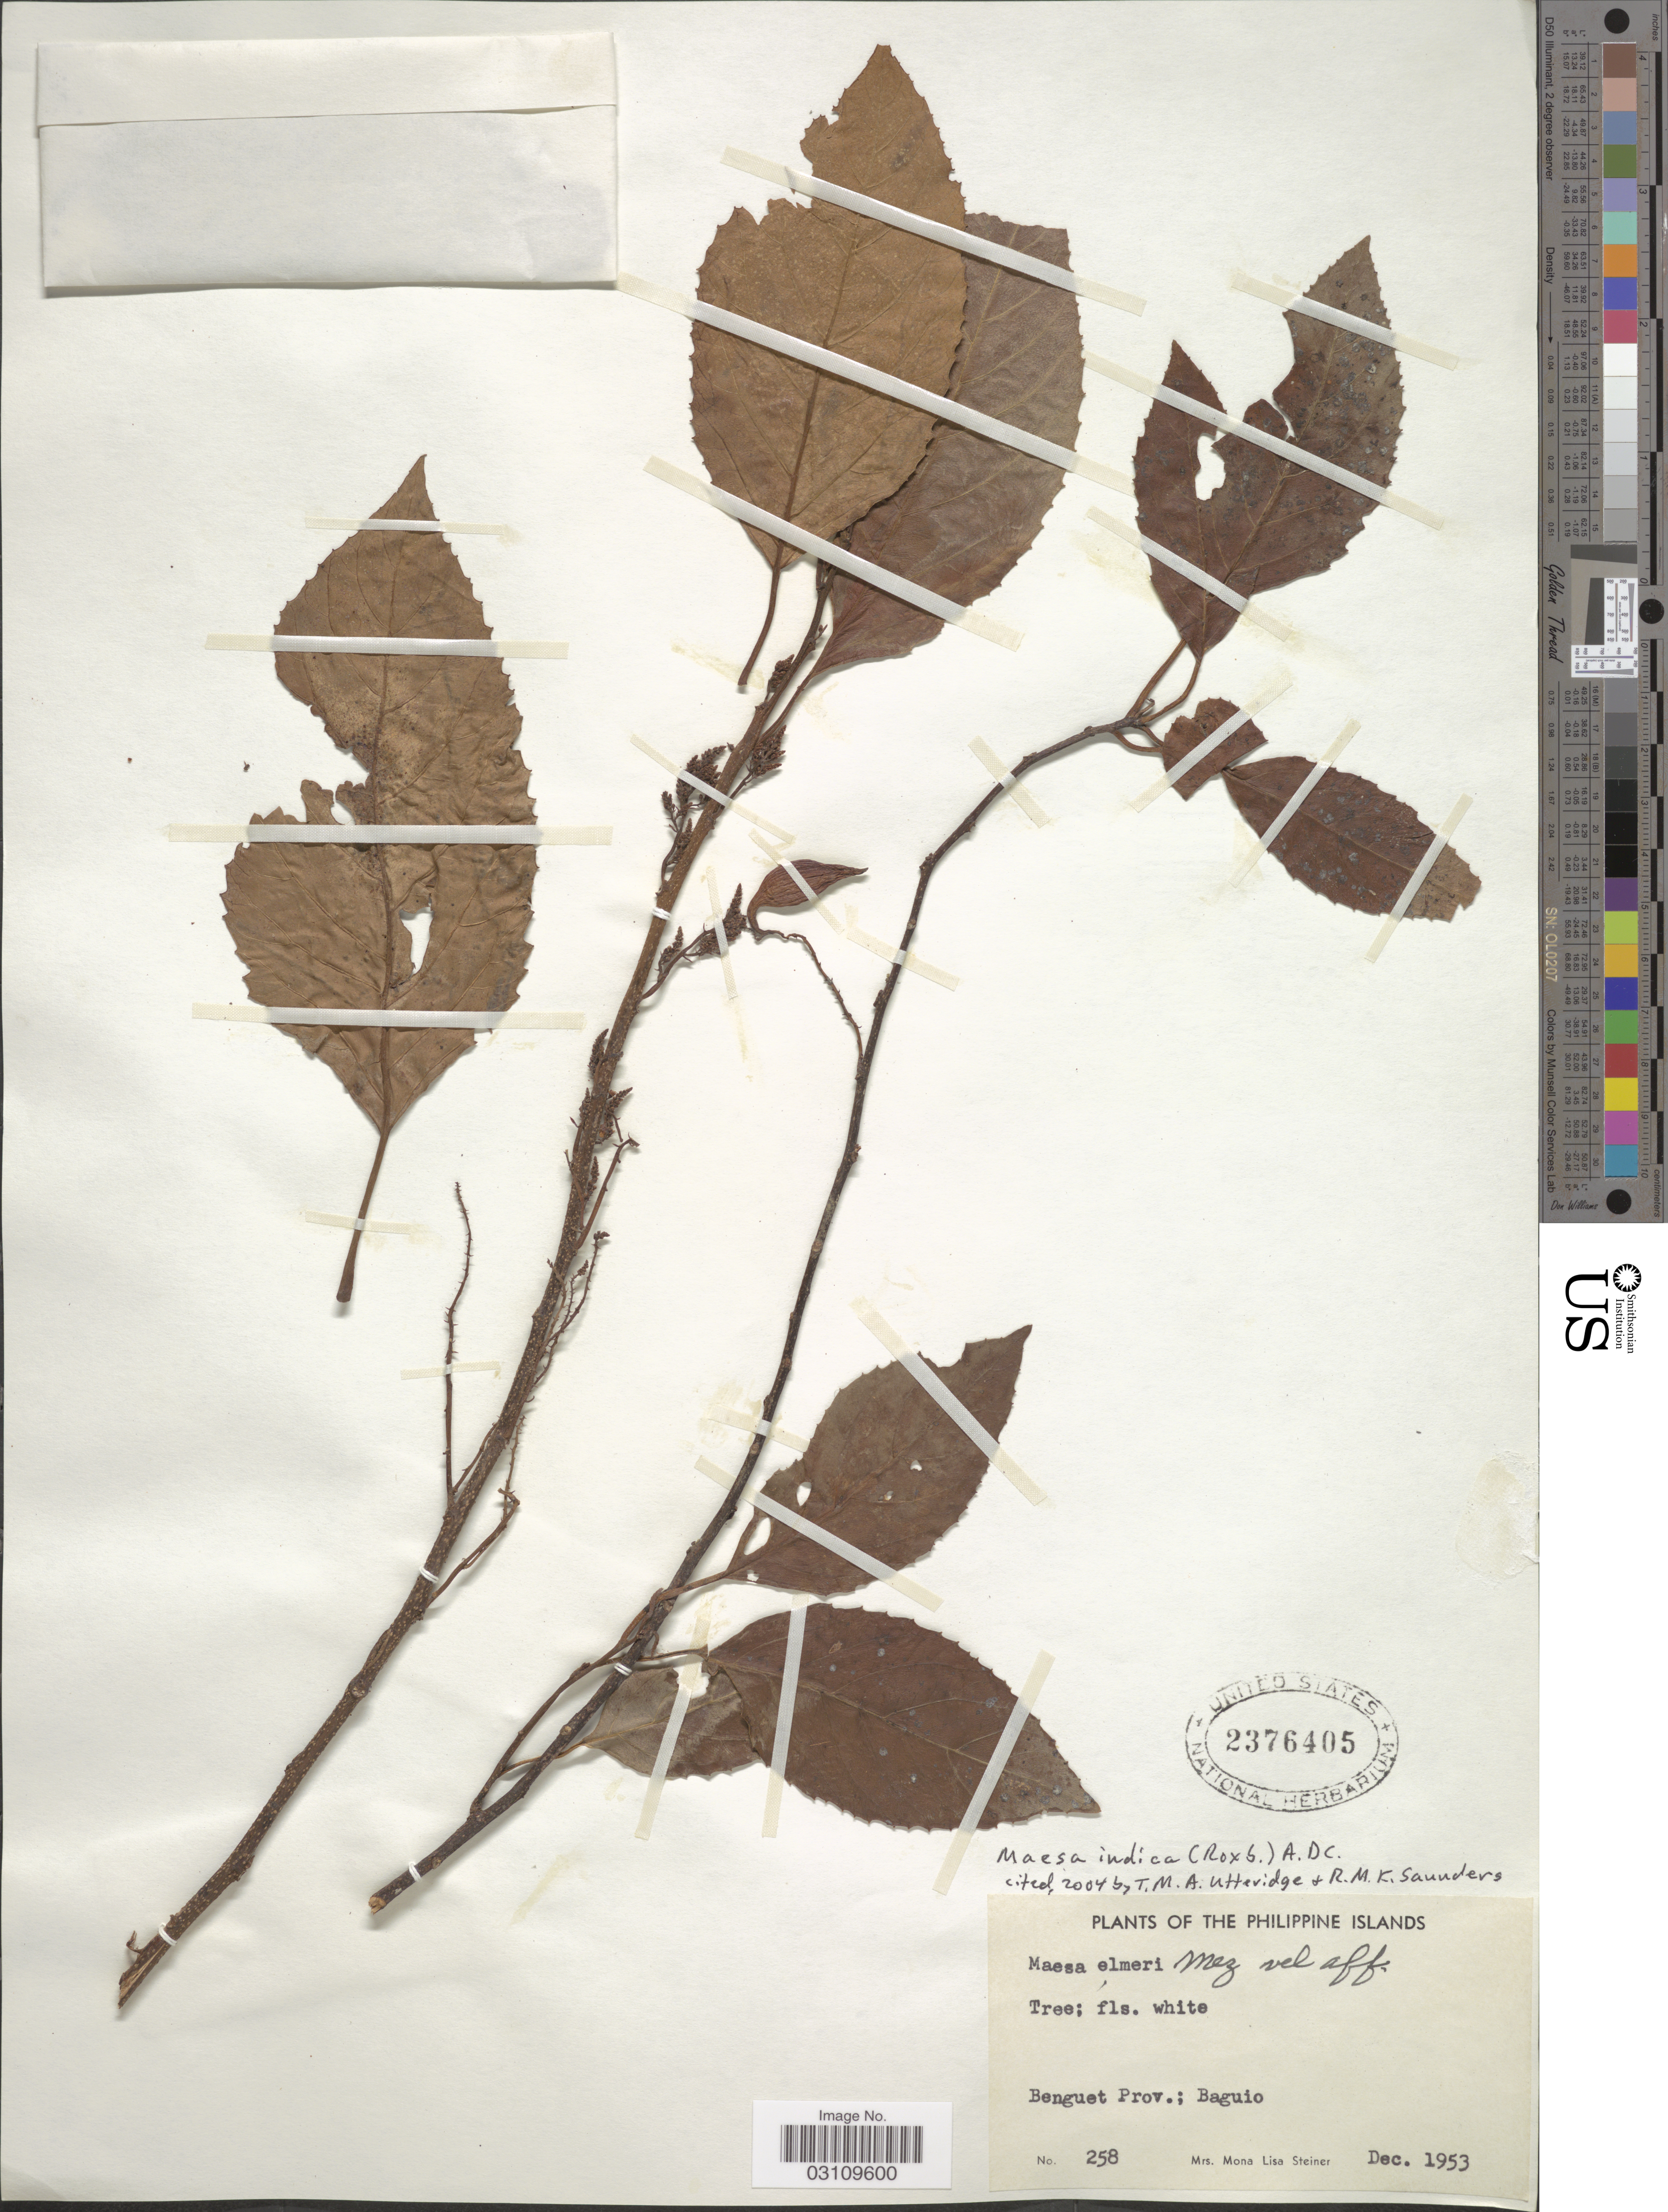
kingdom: Plantae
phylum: Tracheophyta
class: Magnoliopsida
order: Ericales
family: Primulaceae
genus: Maesa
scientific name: Maesa indica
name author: (Roxb.) A. DC.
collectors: M. Steiner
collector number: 258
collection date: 1953-12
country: Philippines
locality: Benguet Prov.: Baguio.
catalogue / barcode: US 2376405